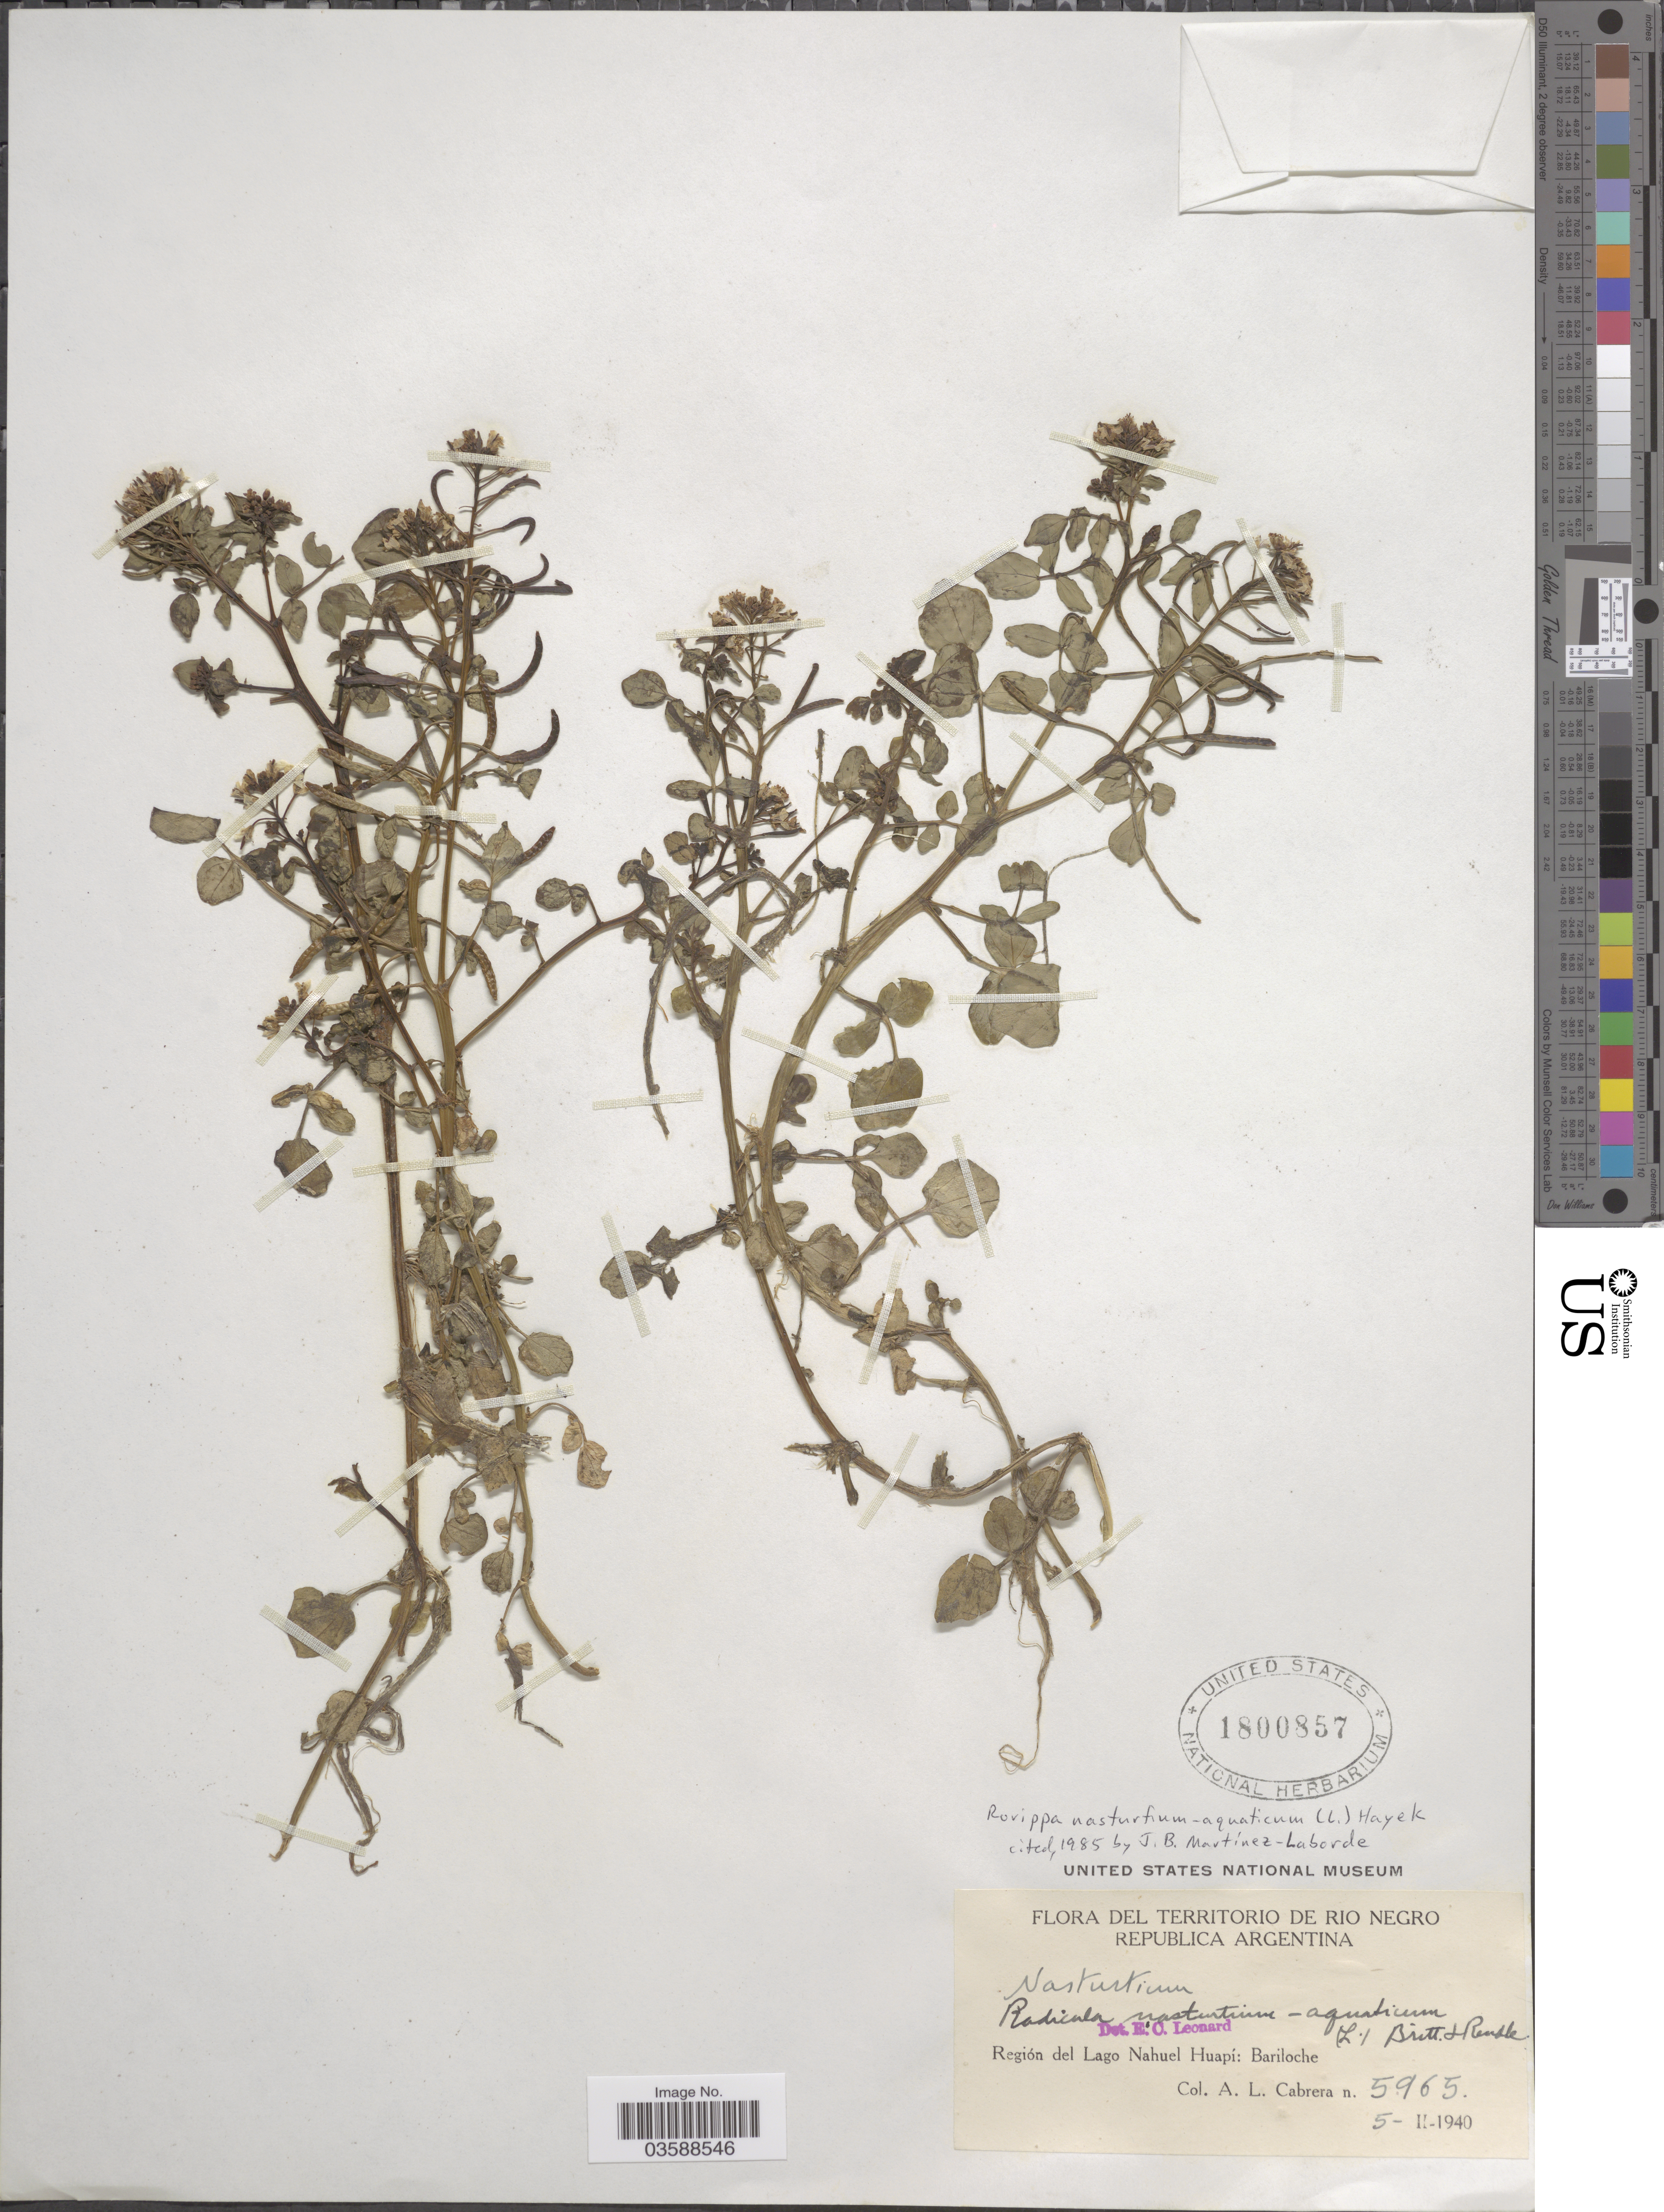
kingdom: Plantae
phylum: Tracheophyta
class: Magnoliopsida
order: Brassicales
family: Brassicaceae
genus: Nasturtium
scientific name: Nasturtium officinale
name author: R. Br.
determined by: Strong, M. T., (US), Smithsonian Institution - National Museum of Natural History (UNITED STATES)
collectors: A. L. Cabrera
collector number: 5965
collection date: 1940-02-05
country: Argentina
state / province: Rio Negro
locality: Regíon del Lago Nahuel Huapí: Bariloche.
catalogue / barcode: US 1800857